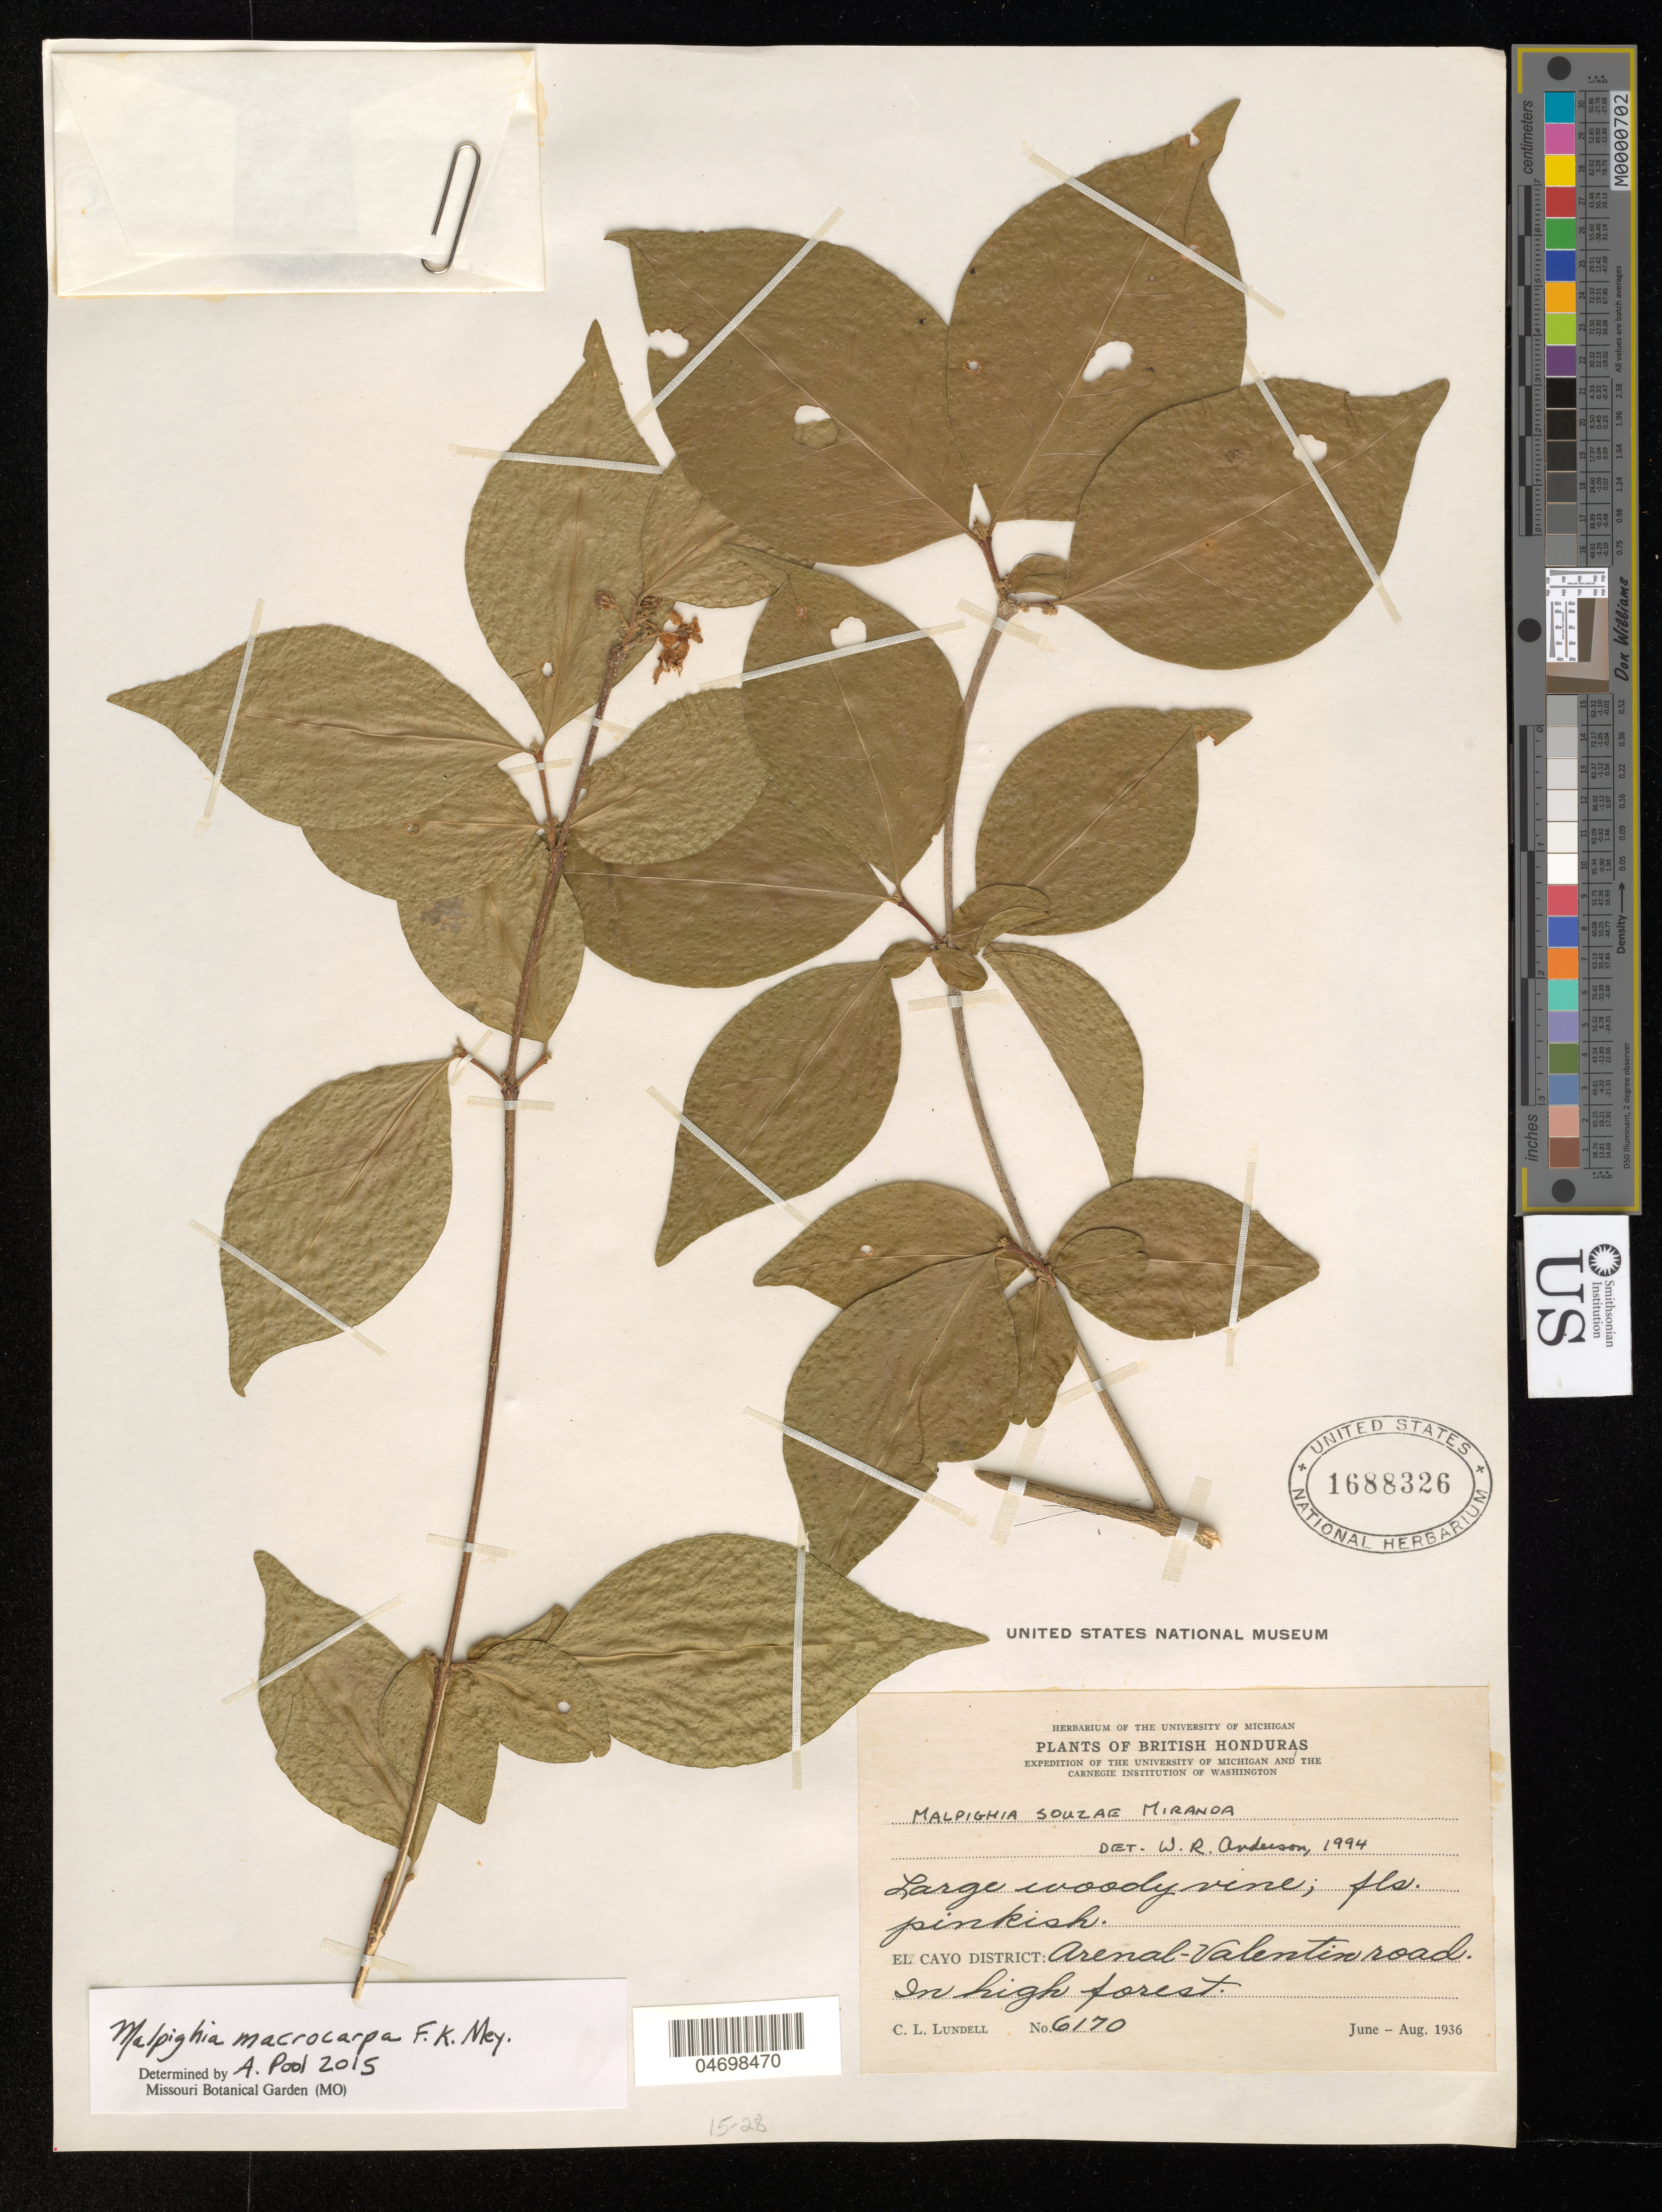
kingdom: Plantae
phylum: Tracheophyta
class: Magnoliopsida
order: Malpighiales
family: Malpighiaceae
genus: Malpighia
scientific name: Malpighia macrocarpa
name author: F.K. Mey.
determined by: Pool, A., (MO), Missouri Botanical Garden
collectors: C. L. Lundell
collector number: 6170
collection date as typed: Jun 1936 to -- Aug 1936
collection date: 1936-06/1936-08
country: Belize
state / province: Cayo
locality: British Honduras: Arenal-Valentin road.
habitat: In high forest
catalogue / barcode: US 1688326